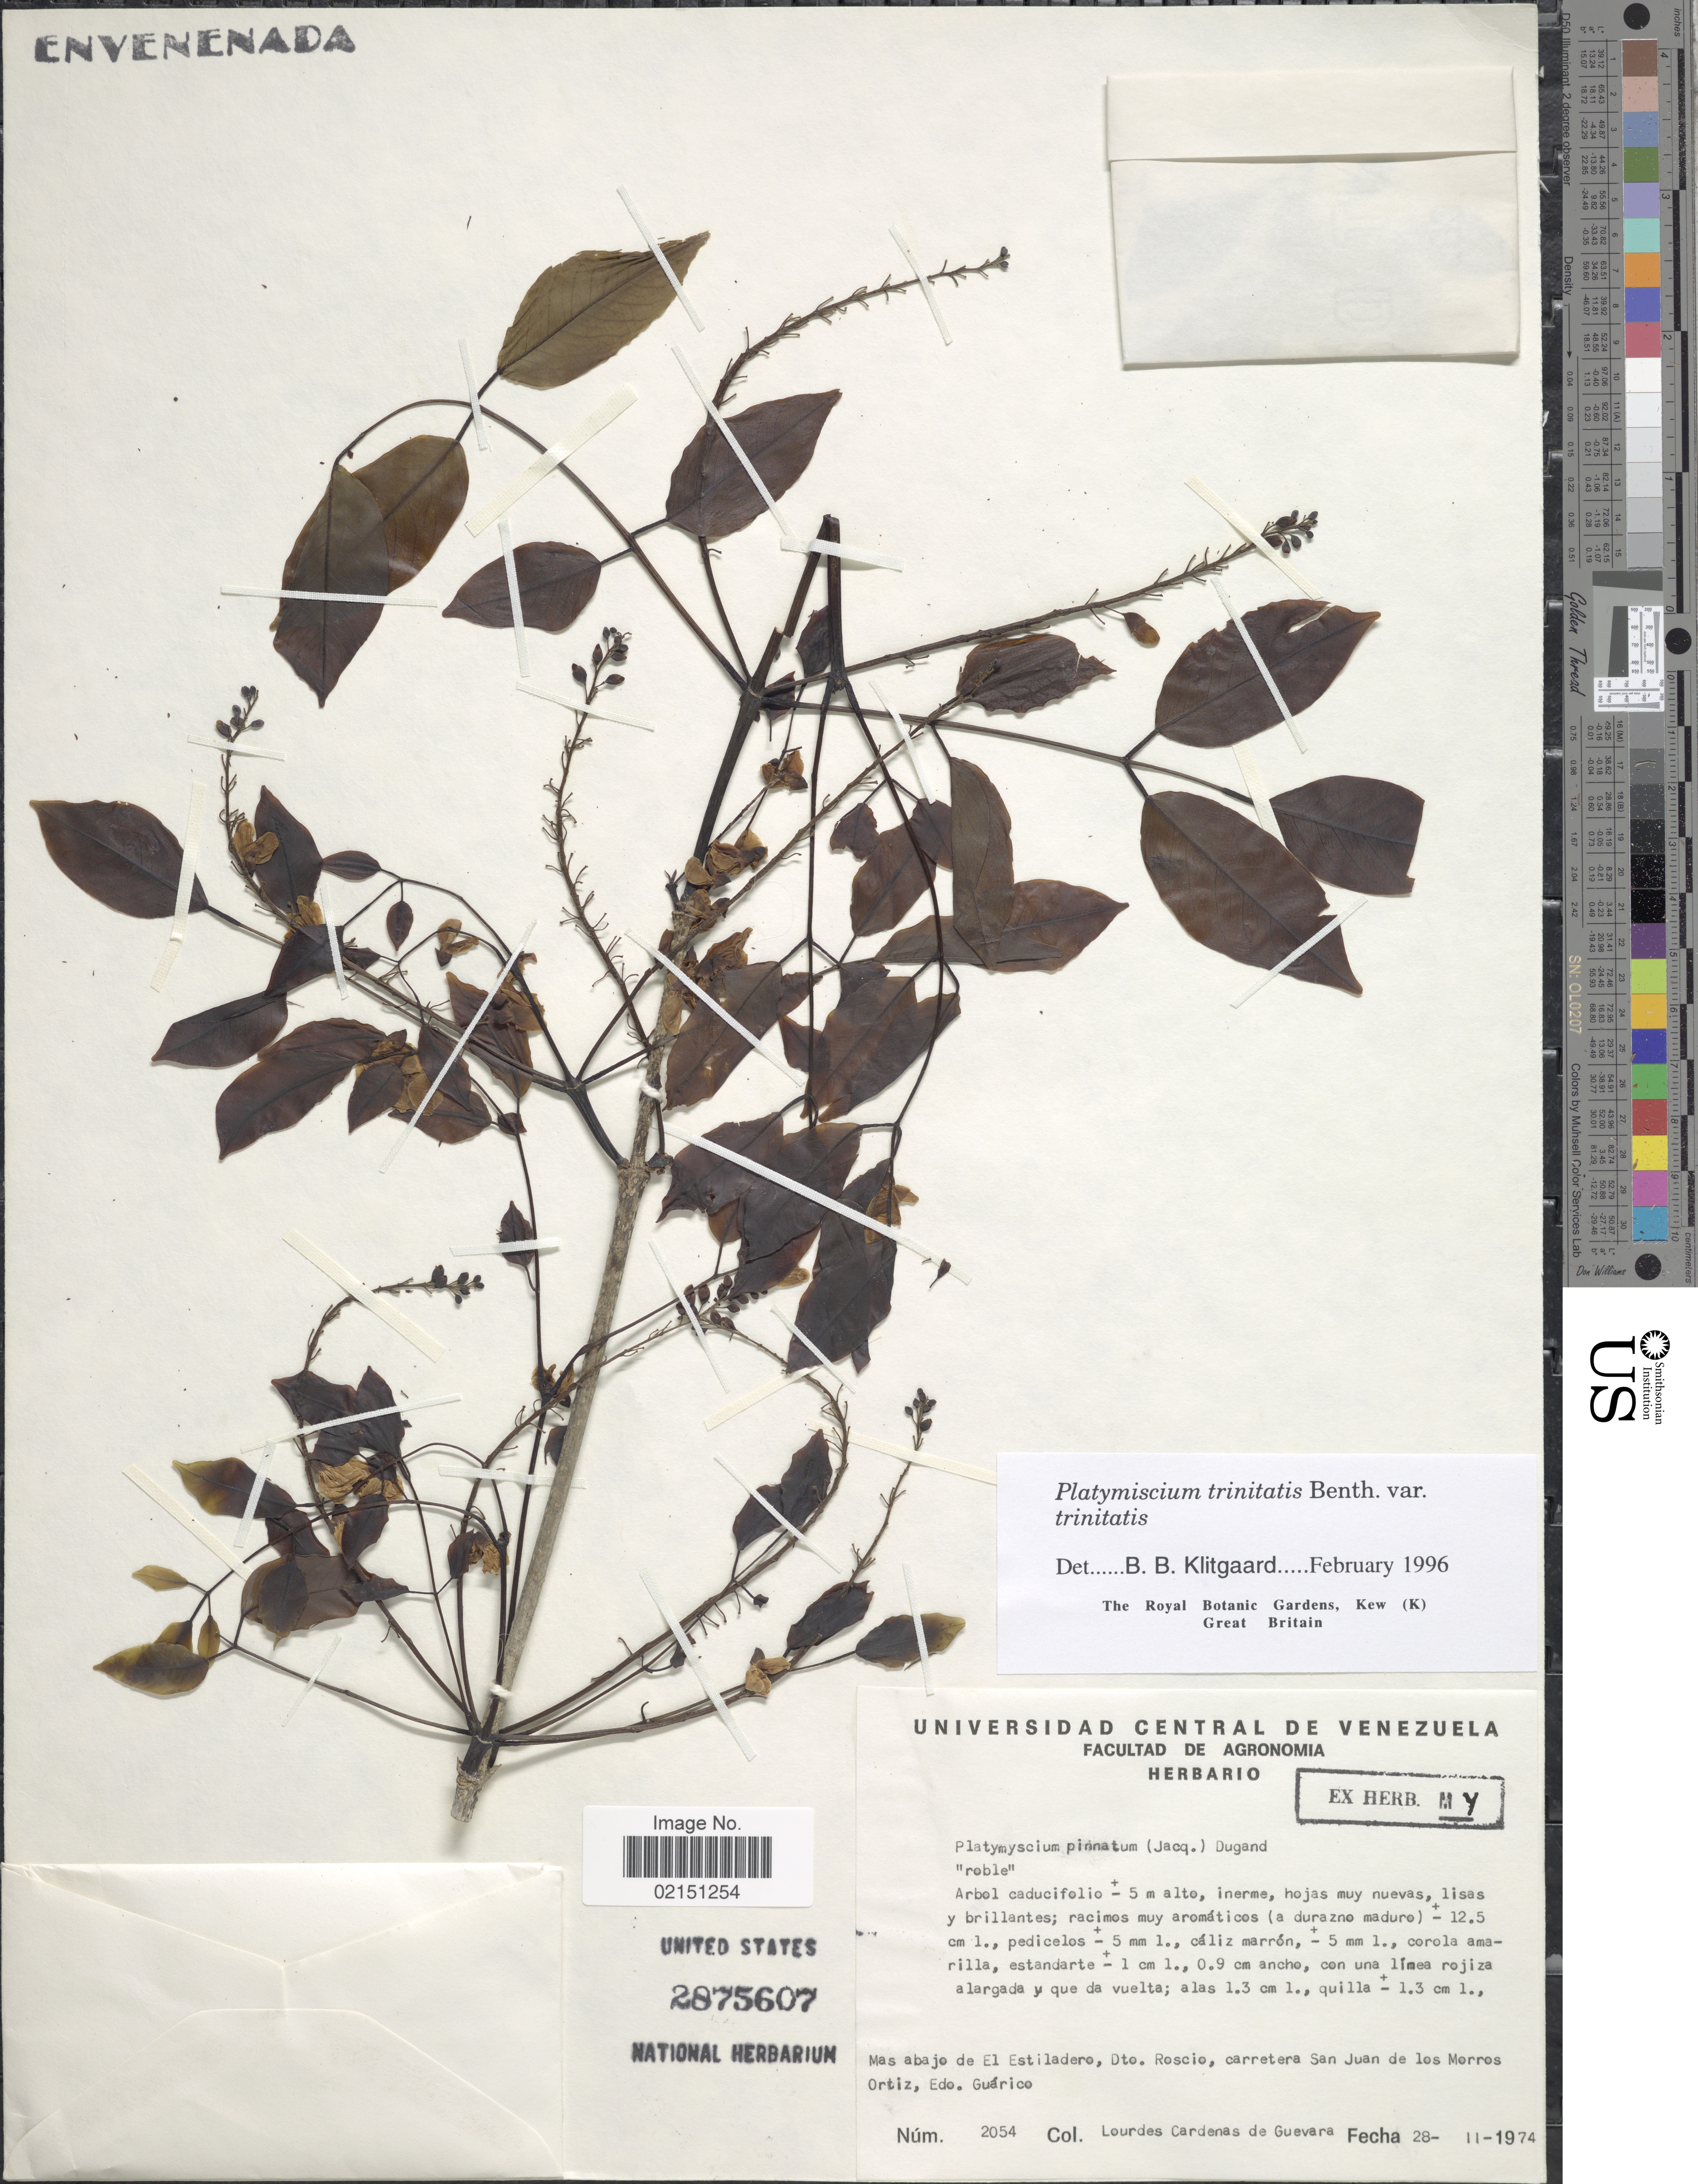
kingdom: Plantae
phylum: Tracheophyta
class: Magnoliopsida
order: Fabales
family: Fabaceae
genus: Platymiscium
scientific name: Platymiscium trinitatis var. trinitatis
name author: Benth.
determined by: Klitgaard, B. B.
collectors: L. De Guevara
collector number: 2054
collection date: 1974-11-28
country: Venezuela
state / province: Guárico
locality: Mas abajo de El Estiladero, Dto. Roscio, carretera San Juan de los Morros Ortiz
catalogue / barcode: US 2875607